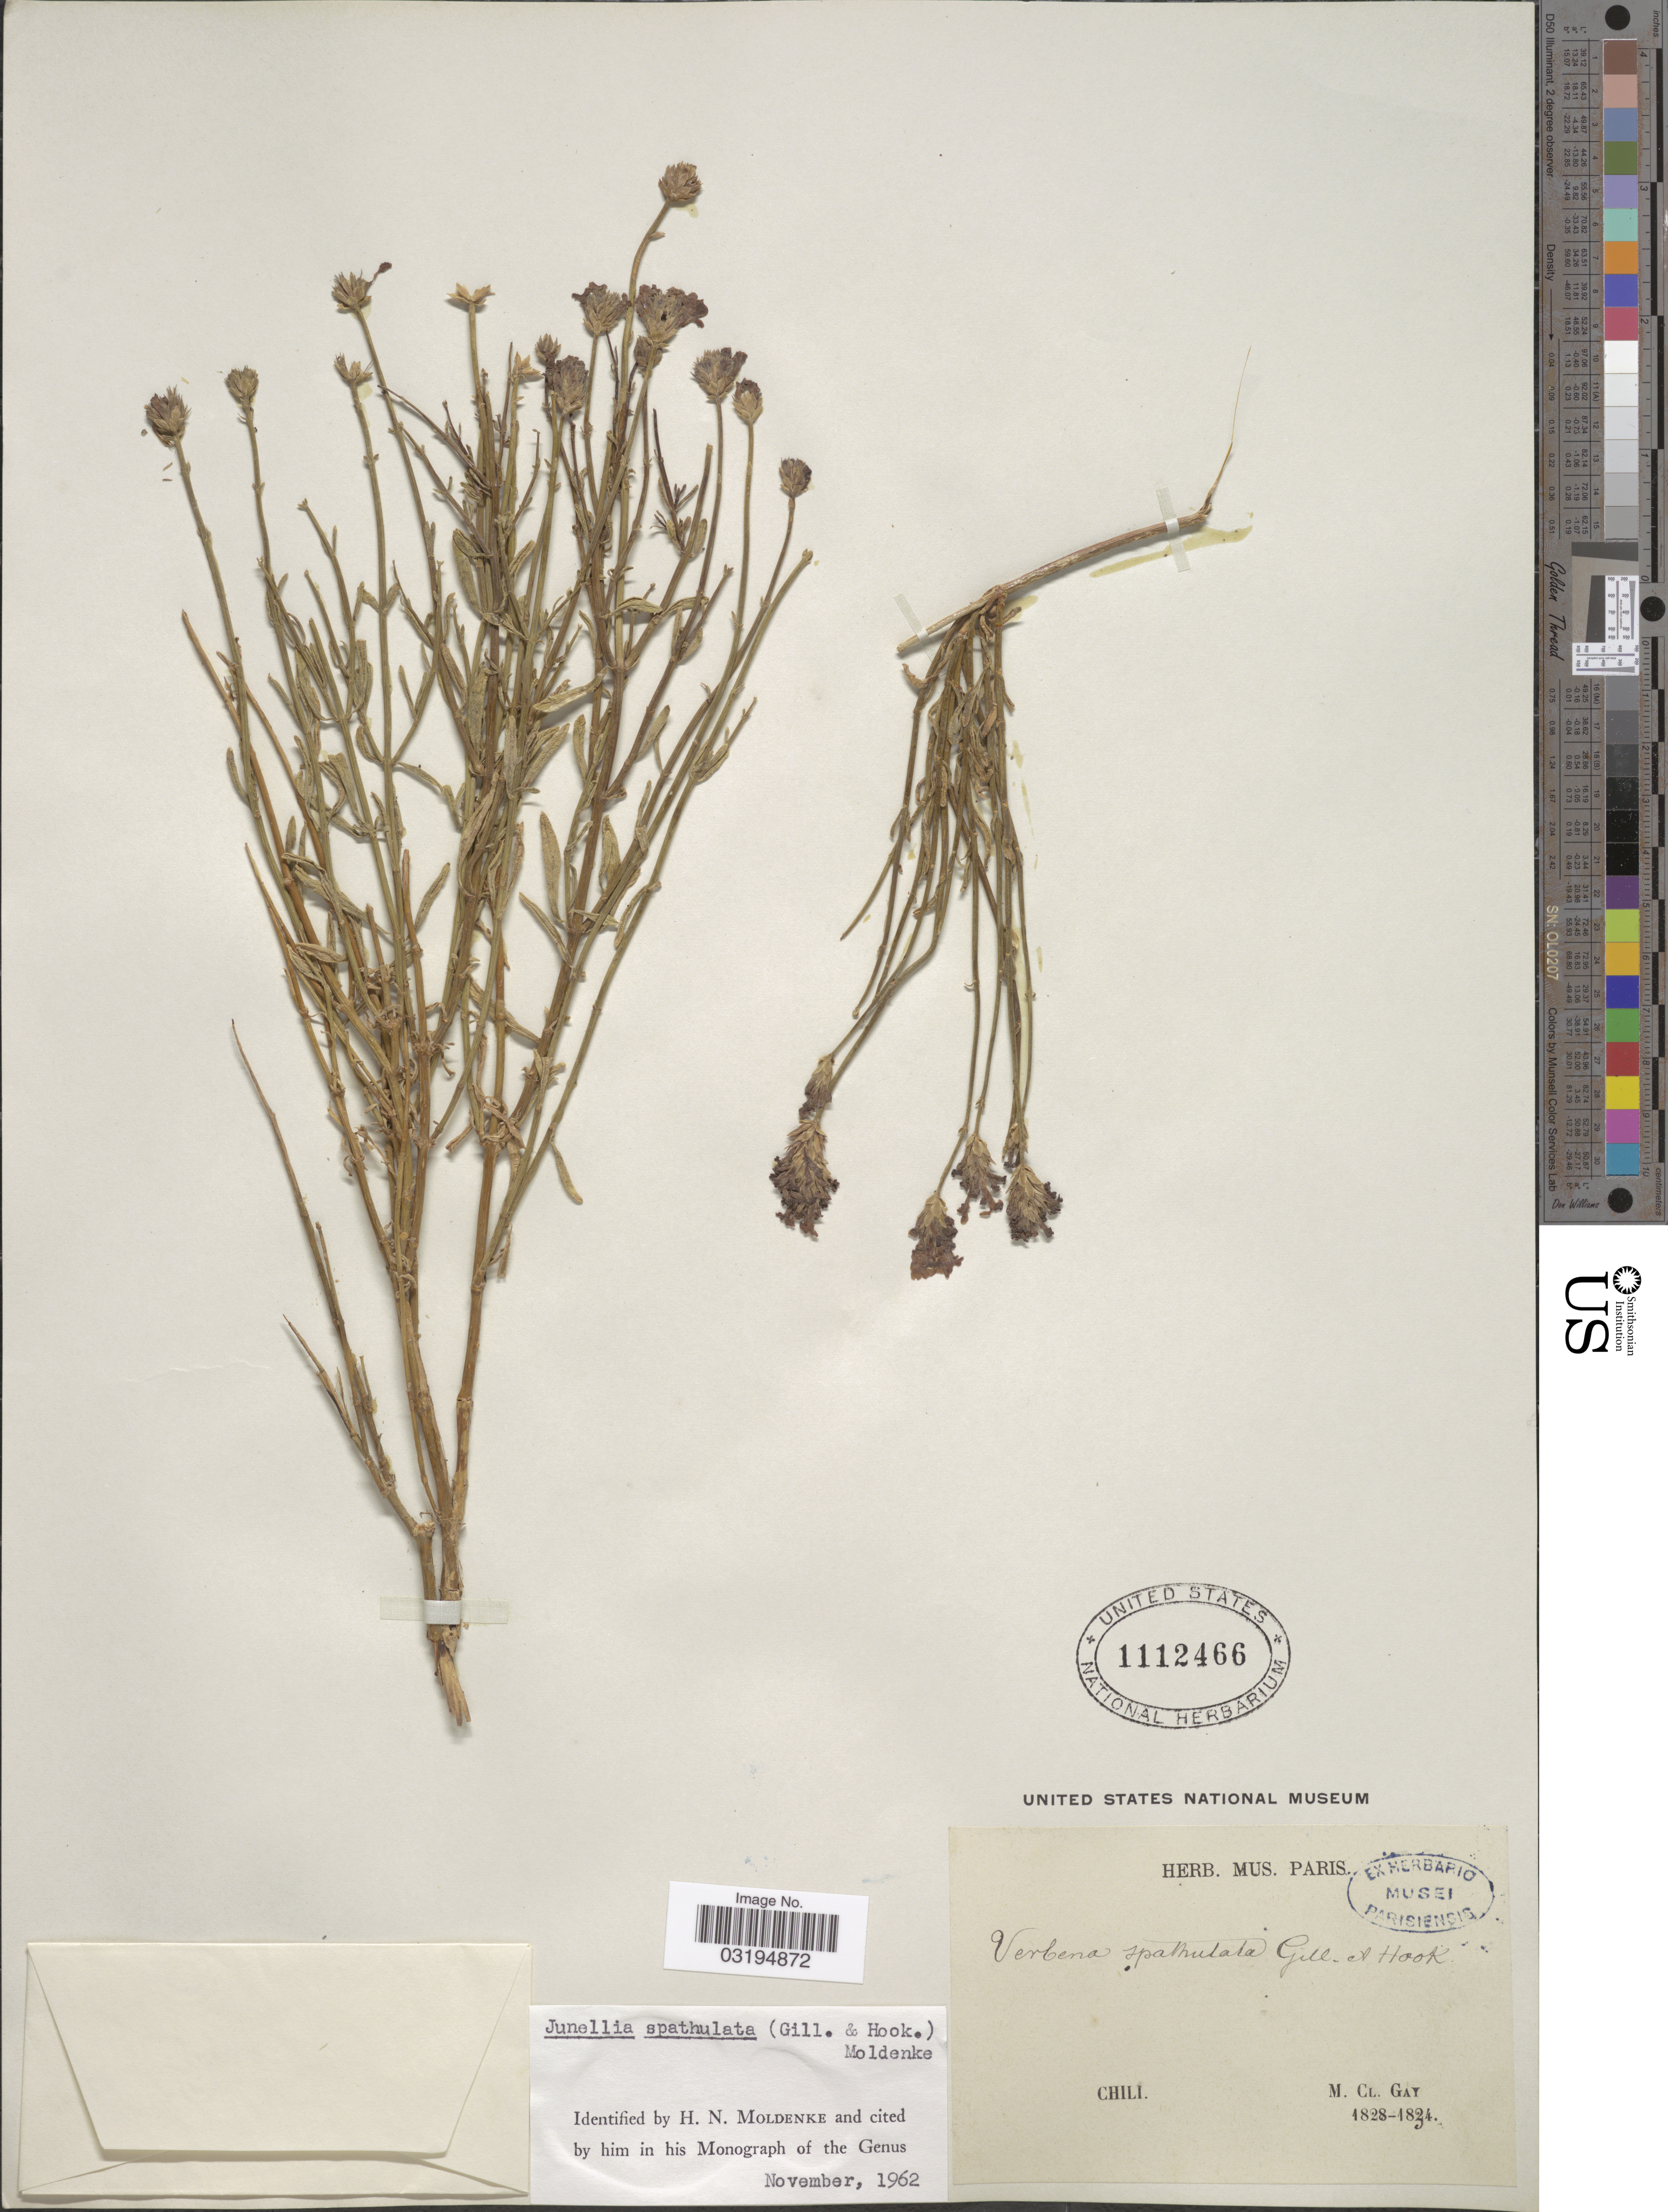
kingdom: Plantae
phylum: Tracheophyta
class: Magnoliopsida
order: Lamiales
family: Verbenaceae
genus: Junellia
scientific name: Junellia spathulata var. spathulata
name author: (Gillies & Hook.) Moldenke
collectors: M. Gay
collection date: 1828/1834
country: Chile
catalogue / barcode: US 1112466